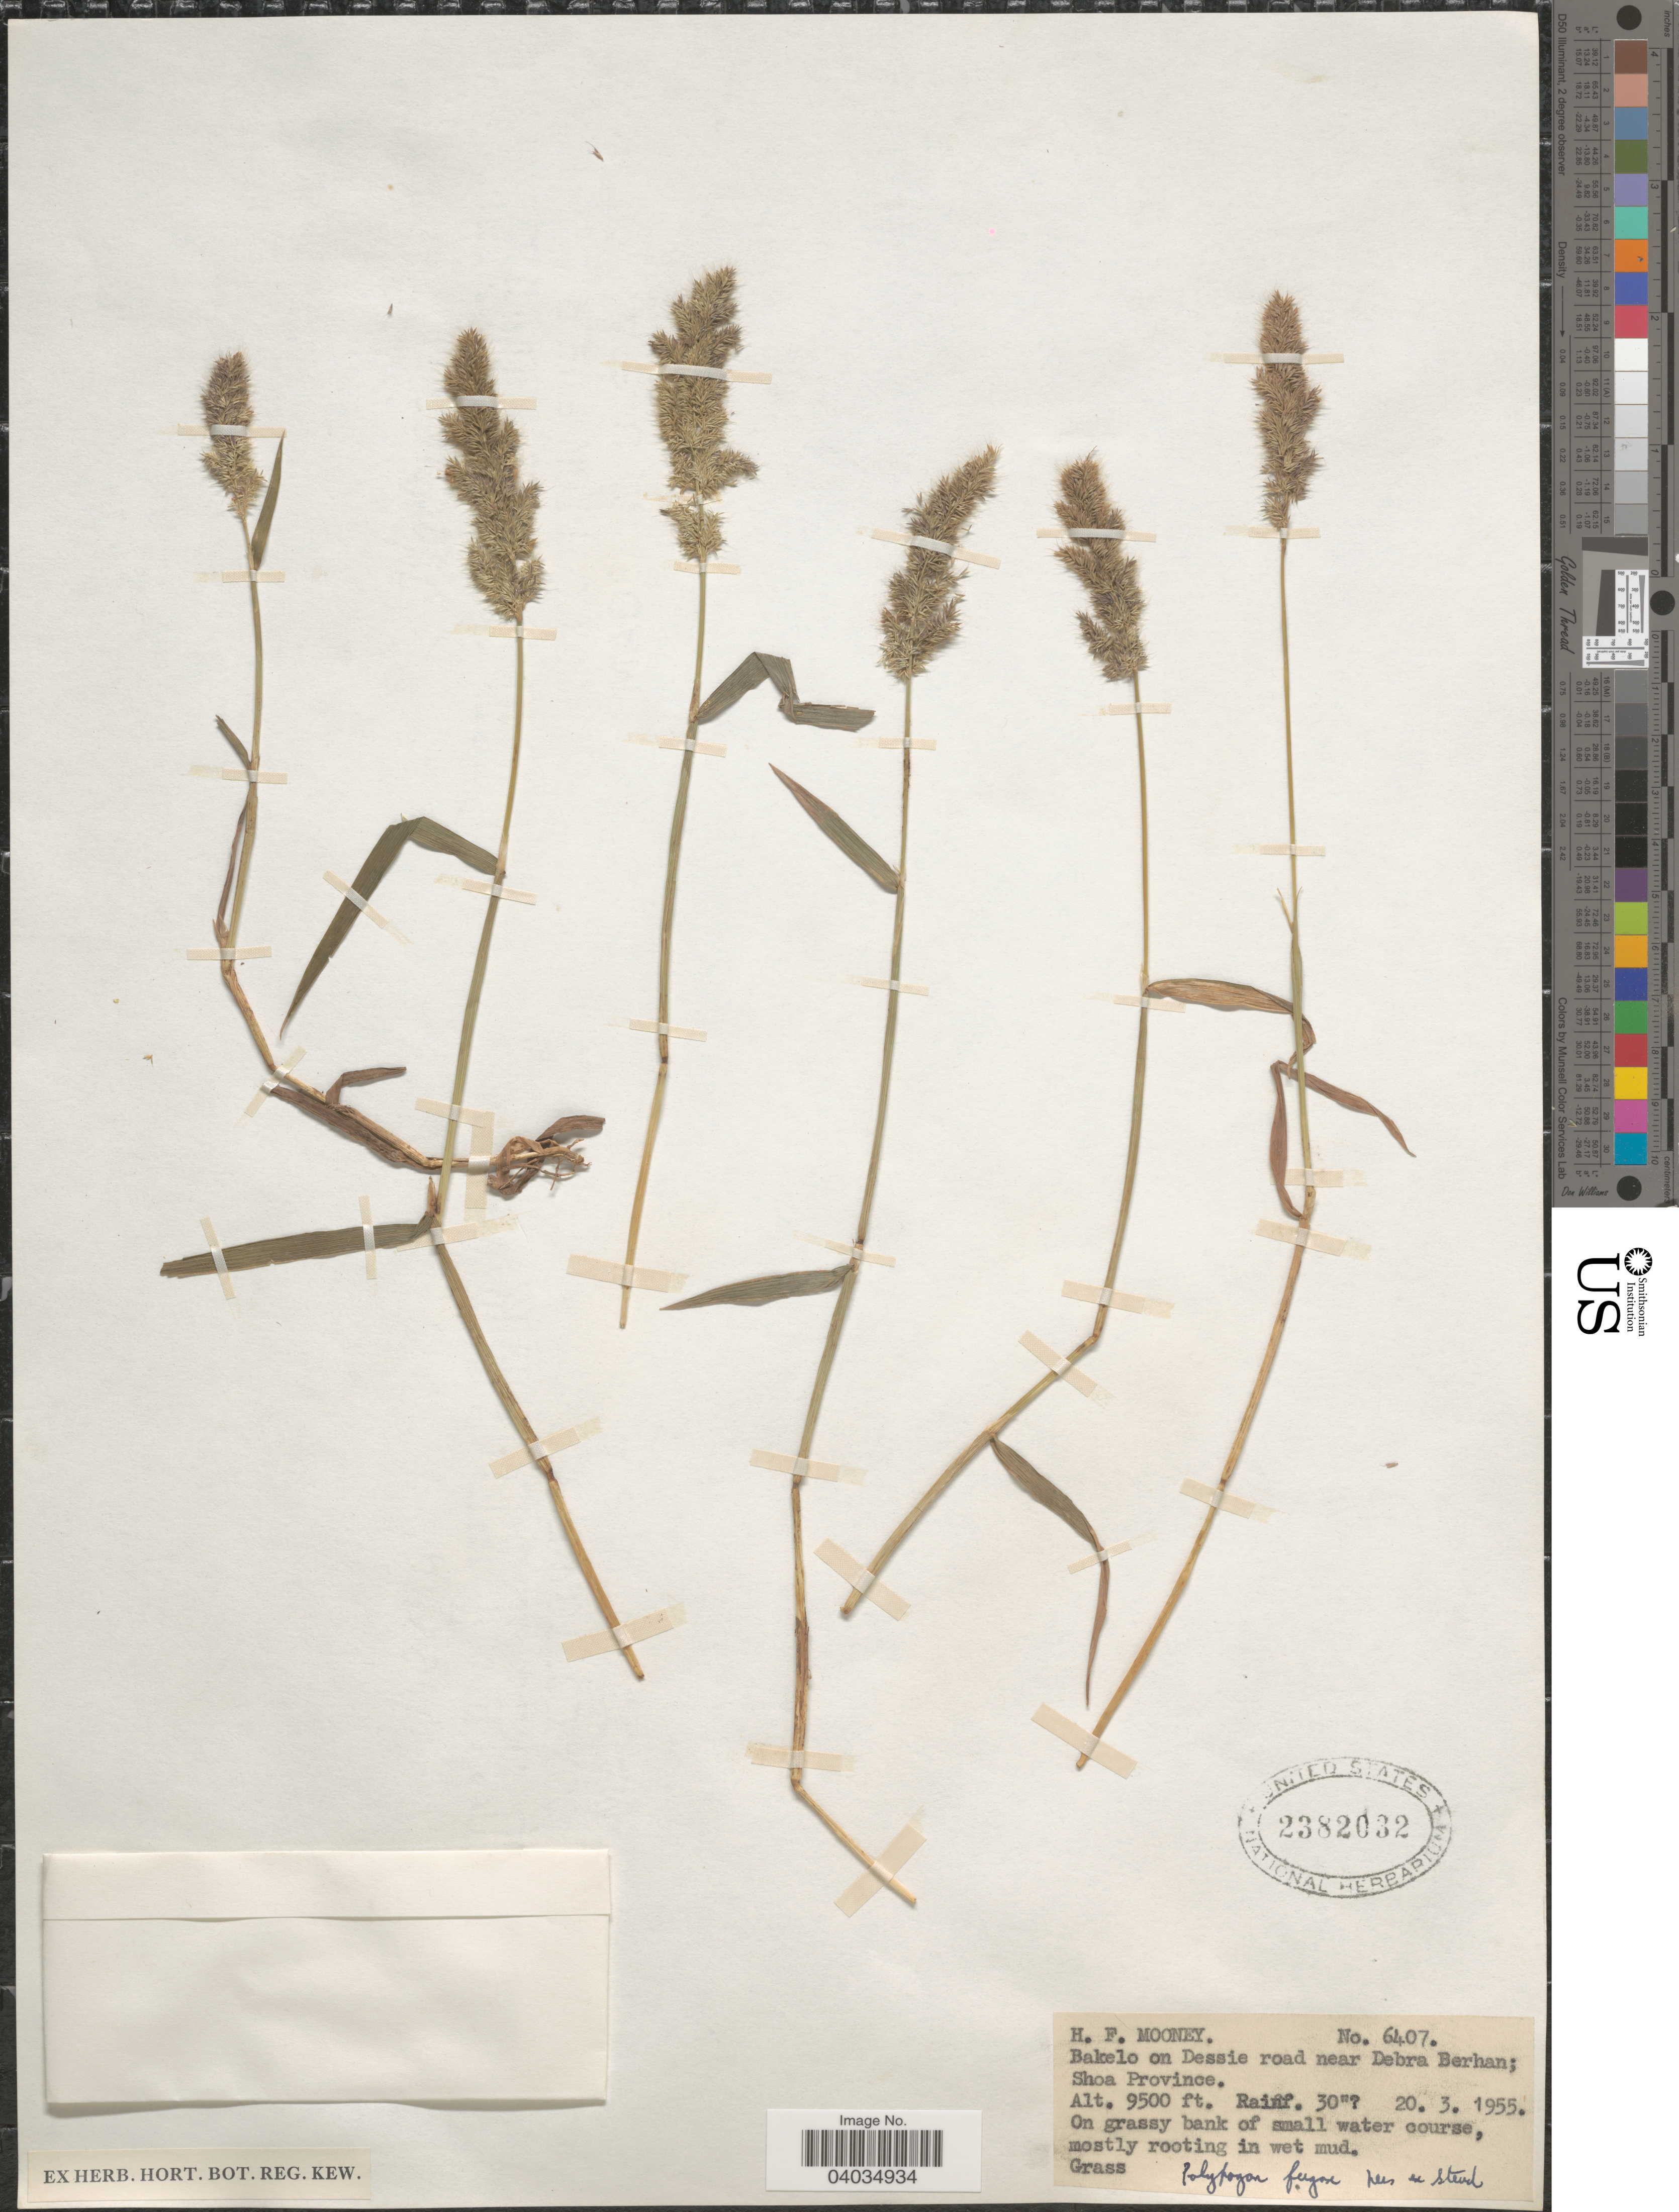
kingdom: Plantae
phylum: Tracheophyta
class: Liliopsida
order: Poales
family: Poaceae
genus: Polypogon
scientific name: Polypogon fugax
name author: Nees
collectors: H. Mooney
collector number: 6407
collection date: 1955-03-20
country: Ethiopia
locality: Bakelo on Dessie road near Debra Berhan; Shoa Province.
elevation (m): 2896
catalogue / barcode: US 2382032